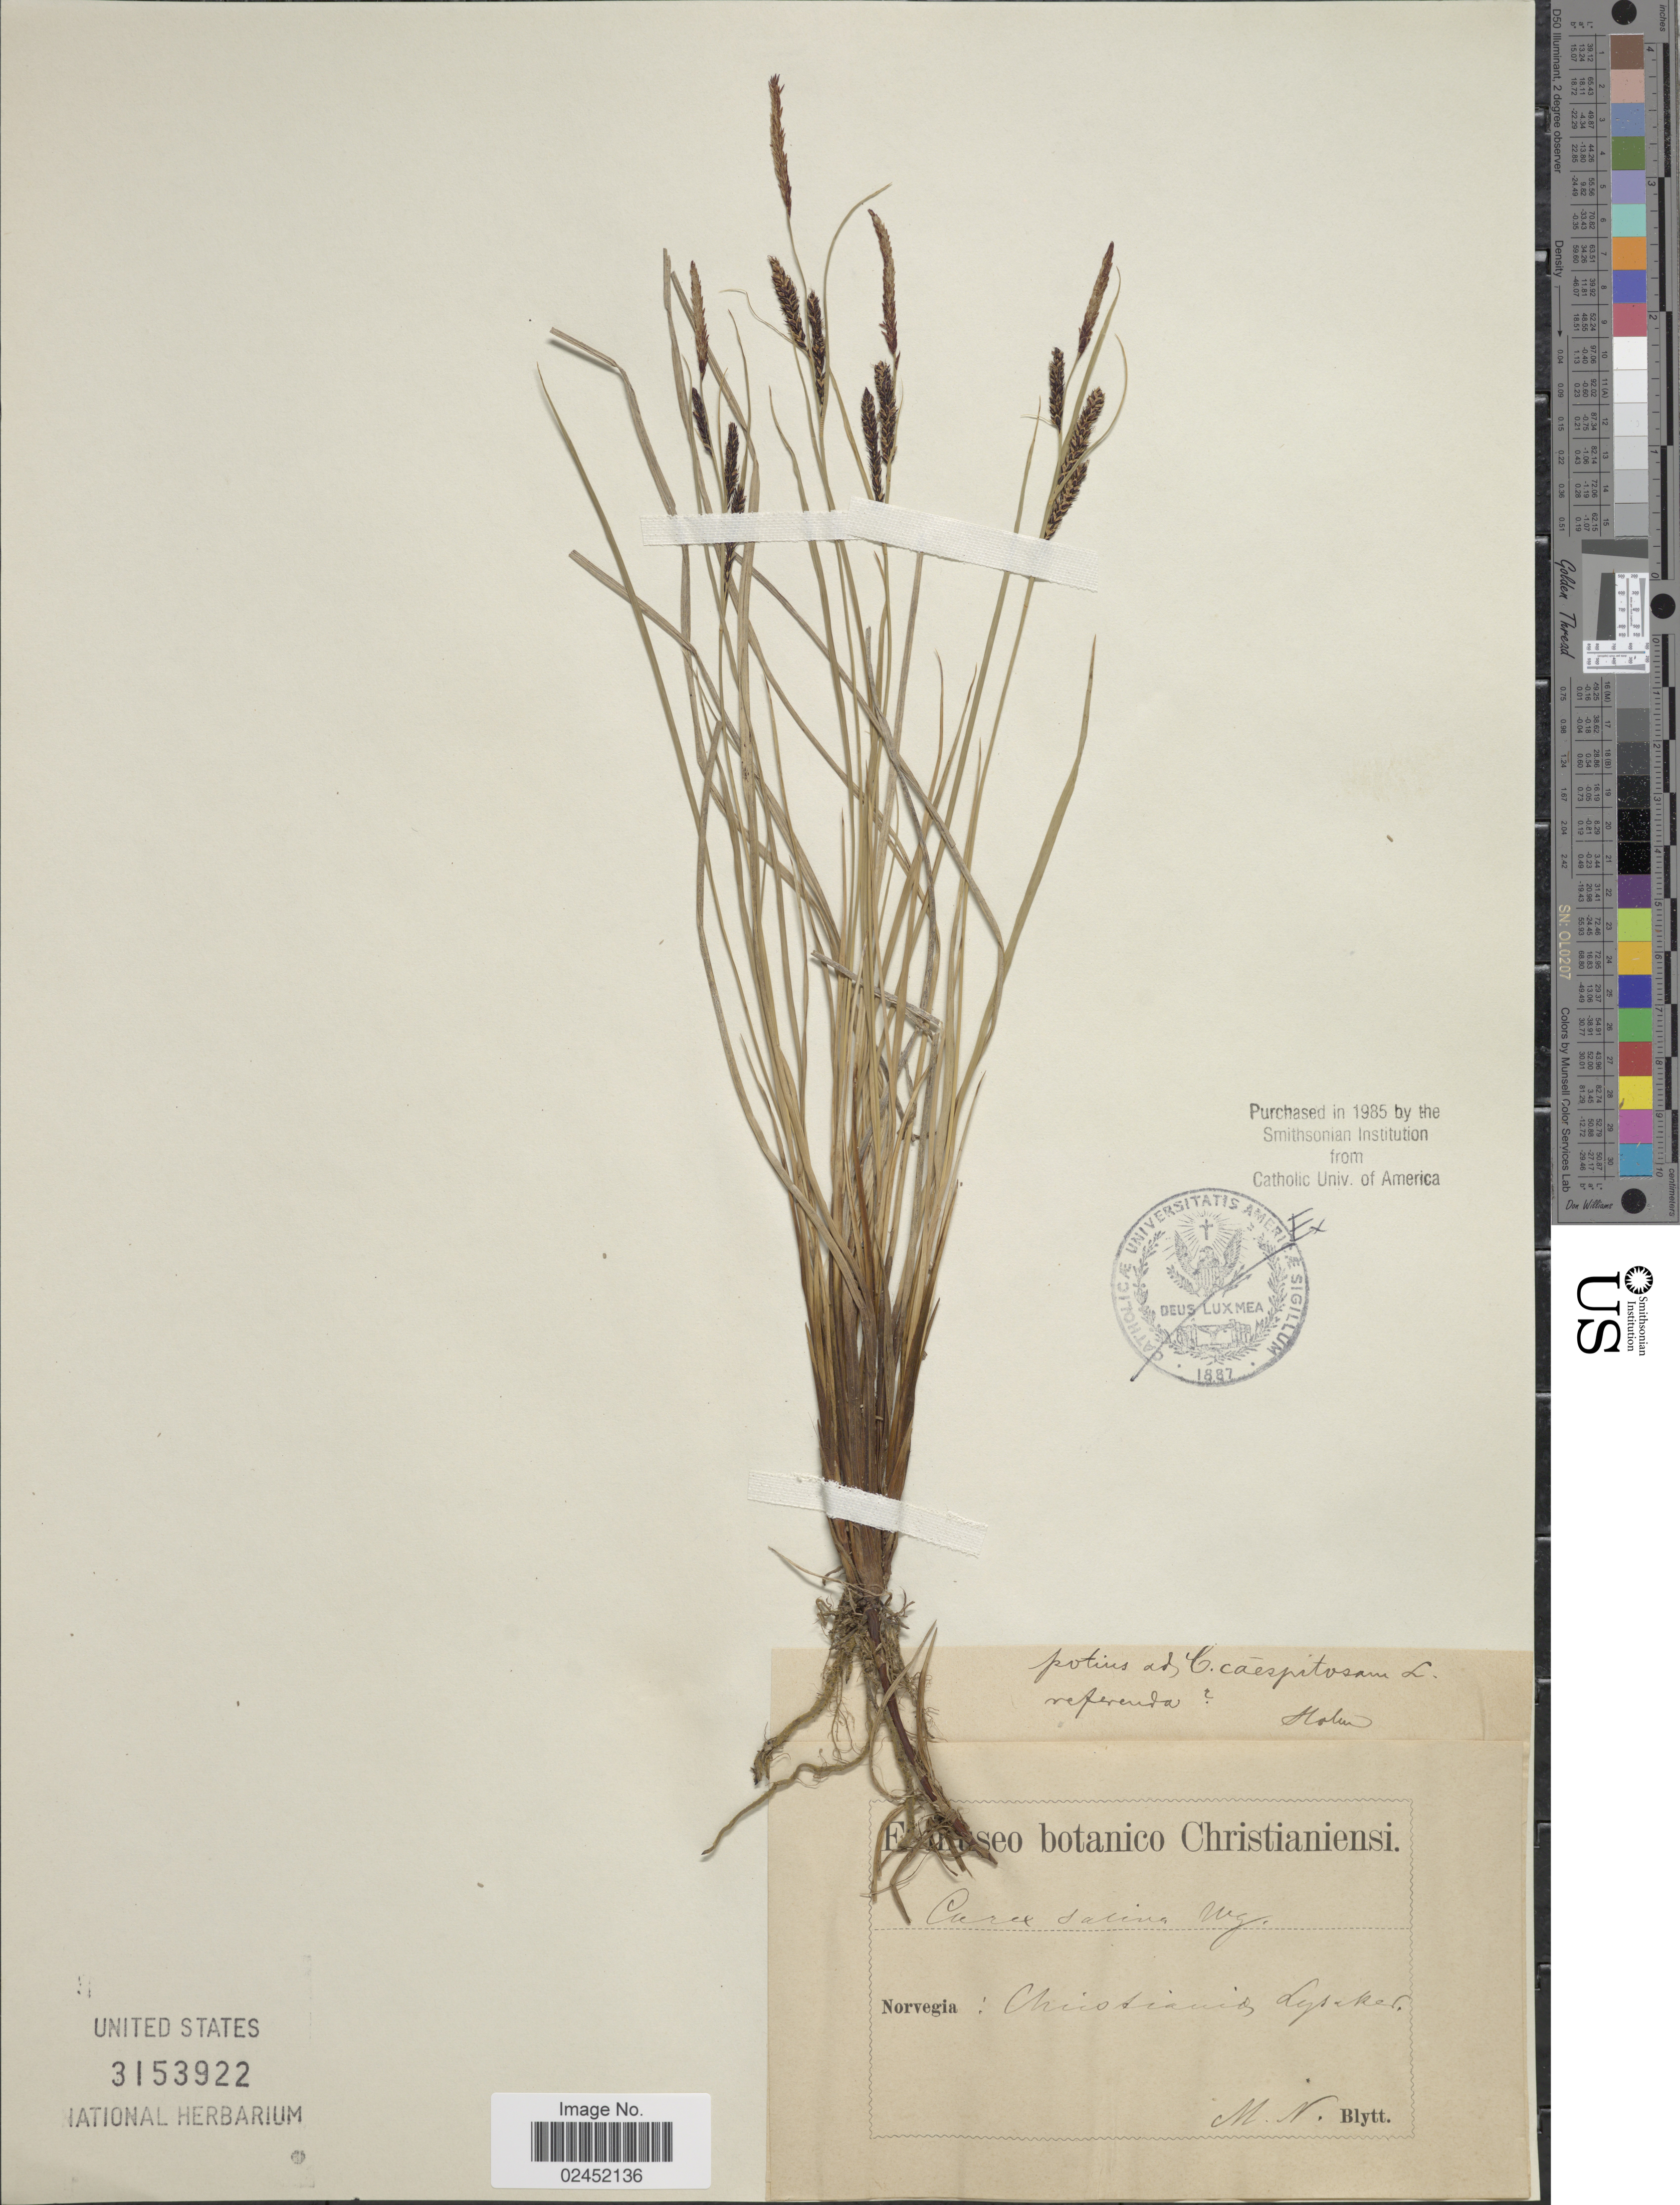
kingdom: Plantae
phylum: Tracheophyta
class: Liliopsida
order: Poales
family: Cyperaceae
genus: Carex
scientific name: Carex recta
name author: Boott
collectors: M. N. Blytt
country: Norway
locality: Norvegia; Christiania Lysker.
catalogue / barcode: US 3153922